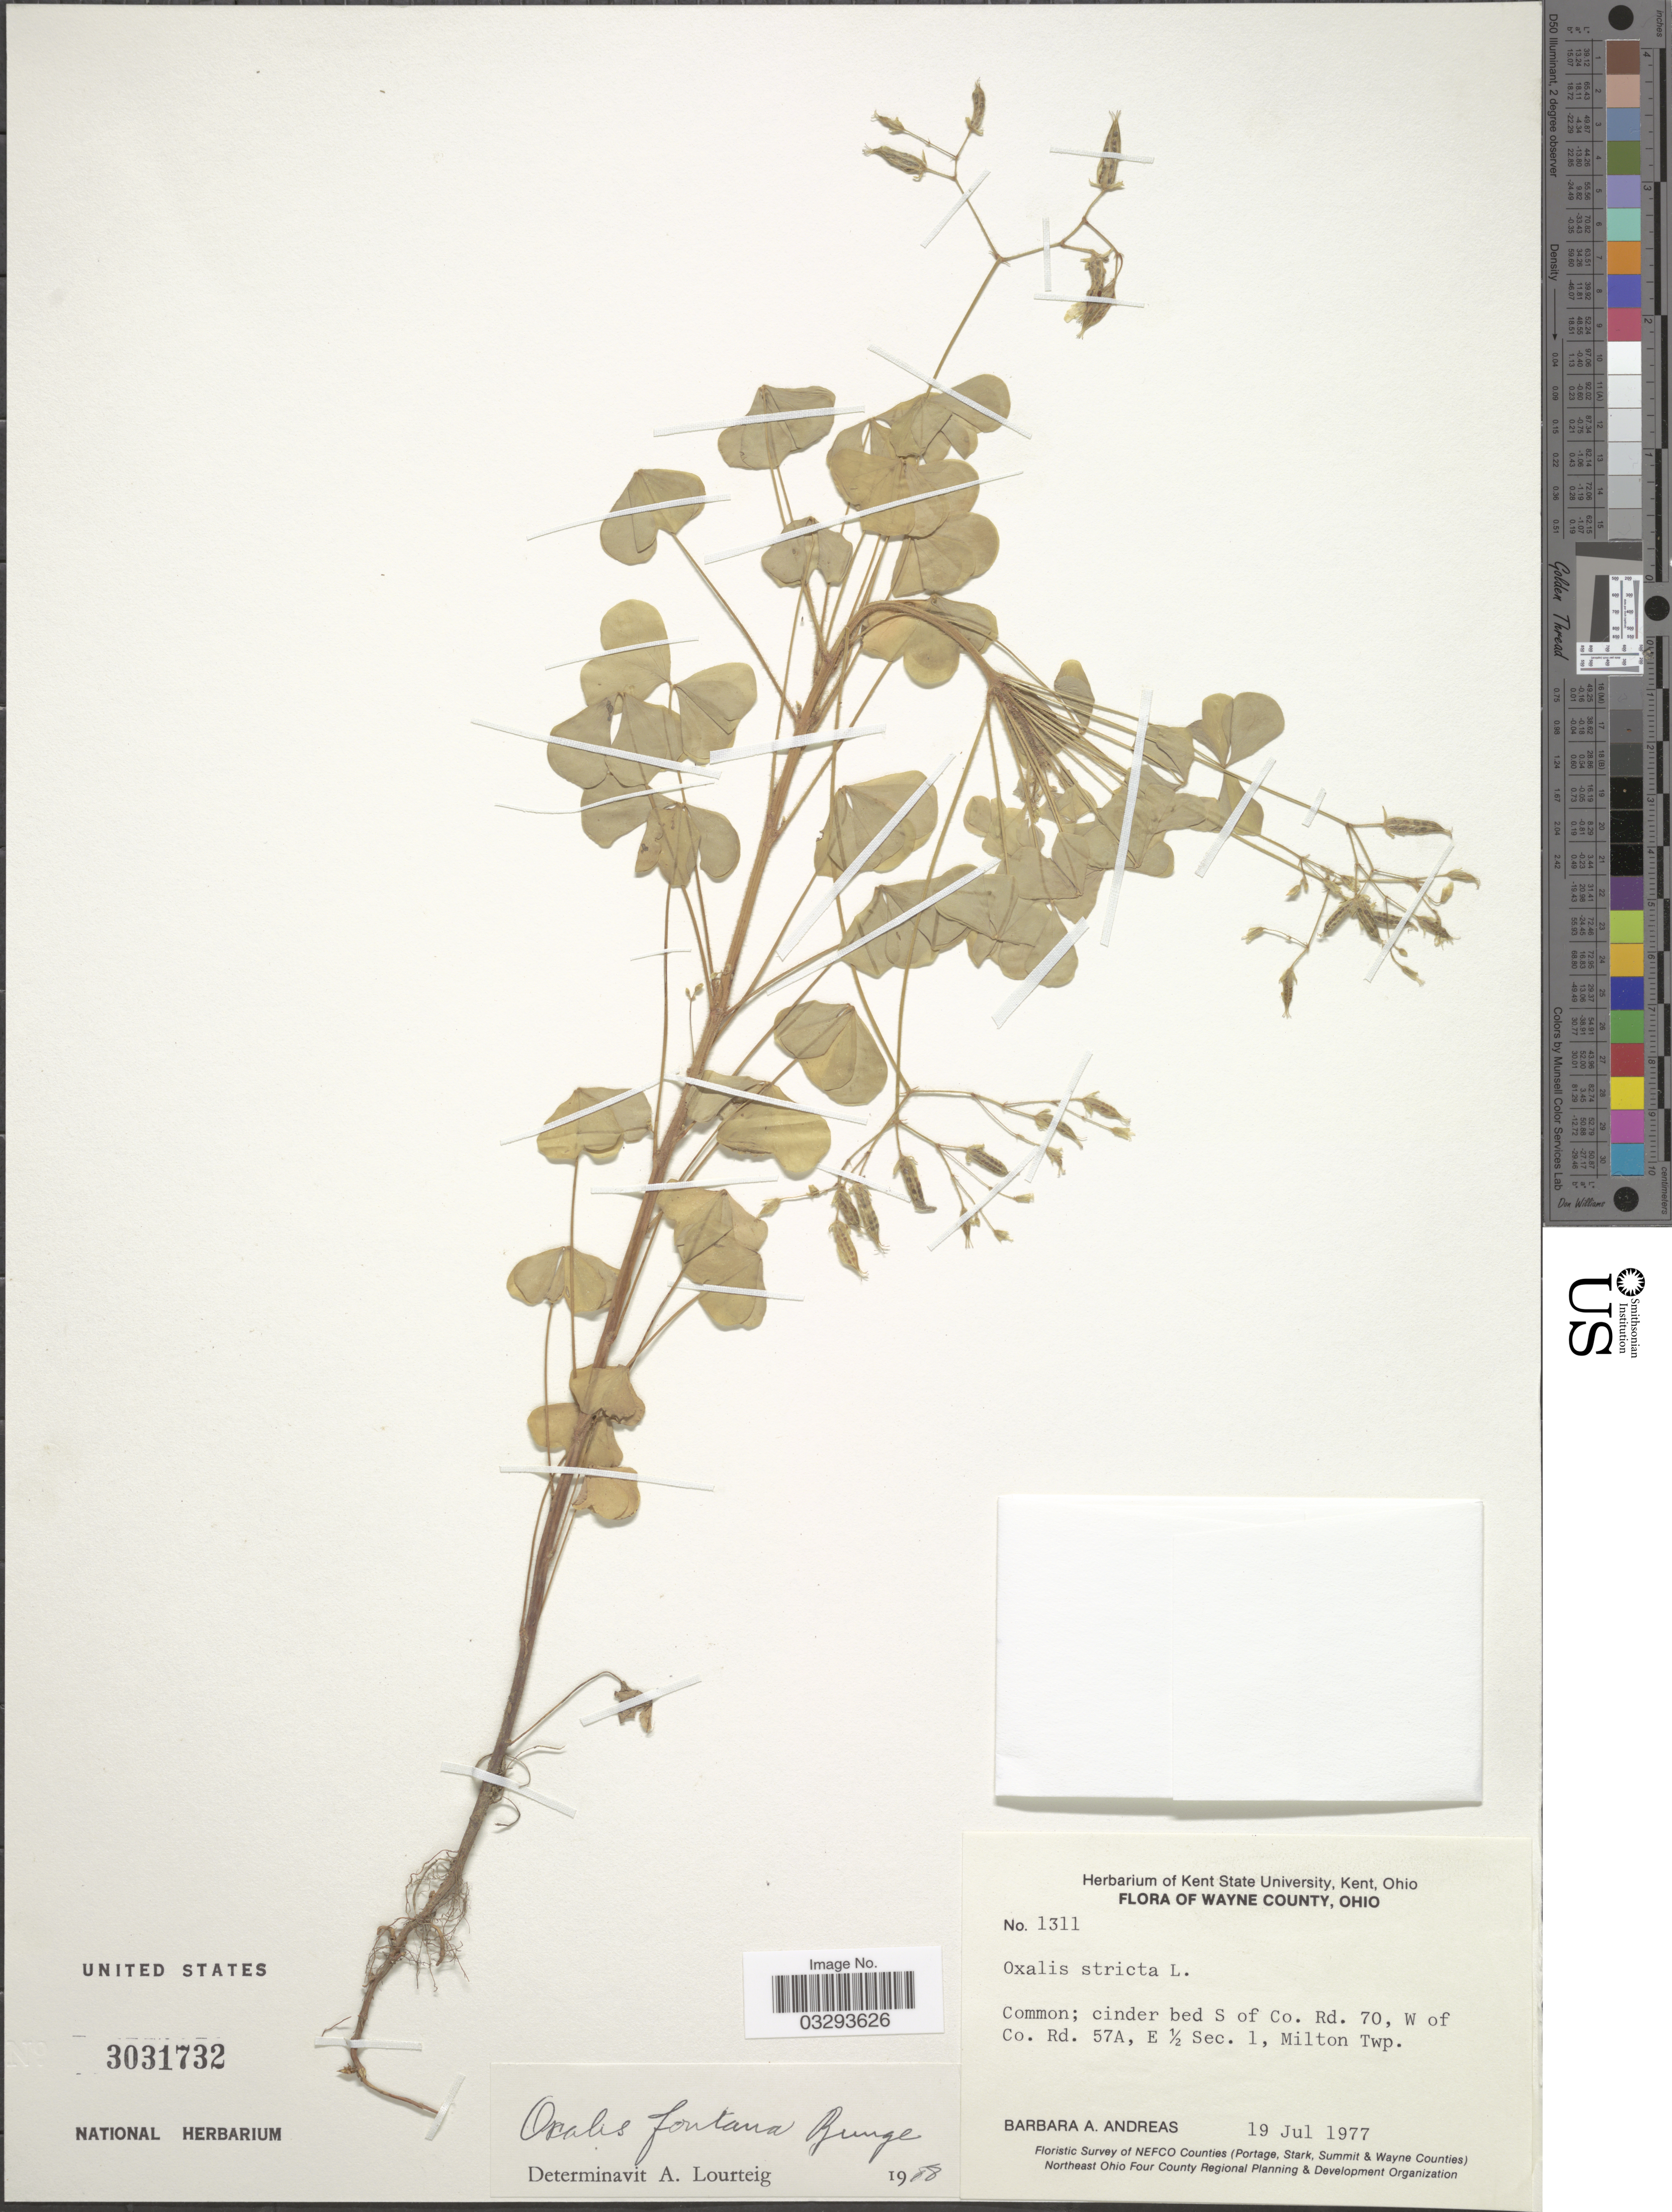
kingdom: Plantae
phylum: Tracheophyta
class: Magnoliopsida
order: Oxalidales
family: Oxalidaceae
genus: Oxalis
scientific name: Oxalis fontana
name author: Bunge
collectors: B. A. Andreas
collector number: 1311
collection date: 1977-07-19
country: United States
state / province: Ohio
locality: Wayne County. Cinder bed S of Co. Rd. 70, W of Co. Rd. 57A, E ½ Sec. 1, Milton Twp.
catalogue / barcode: US 3031732